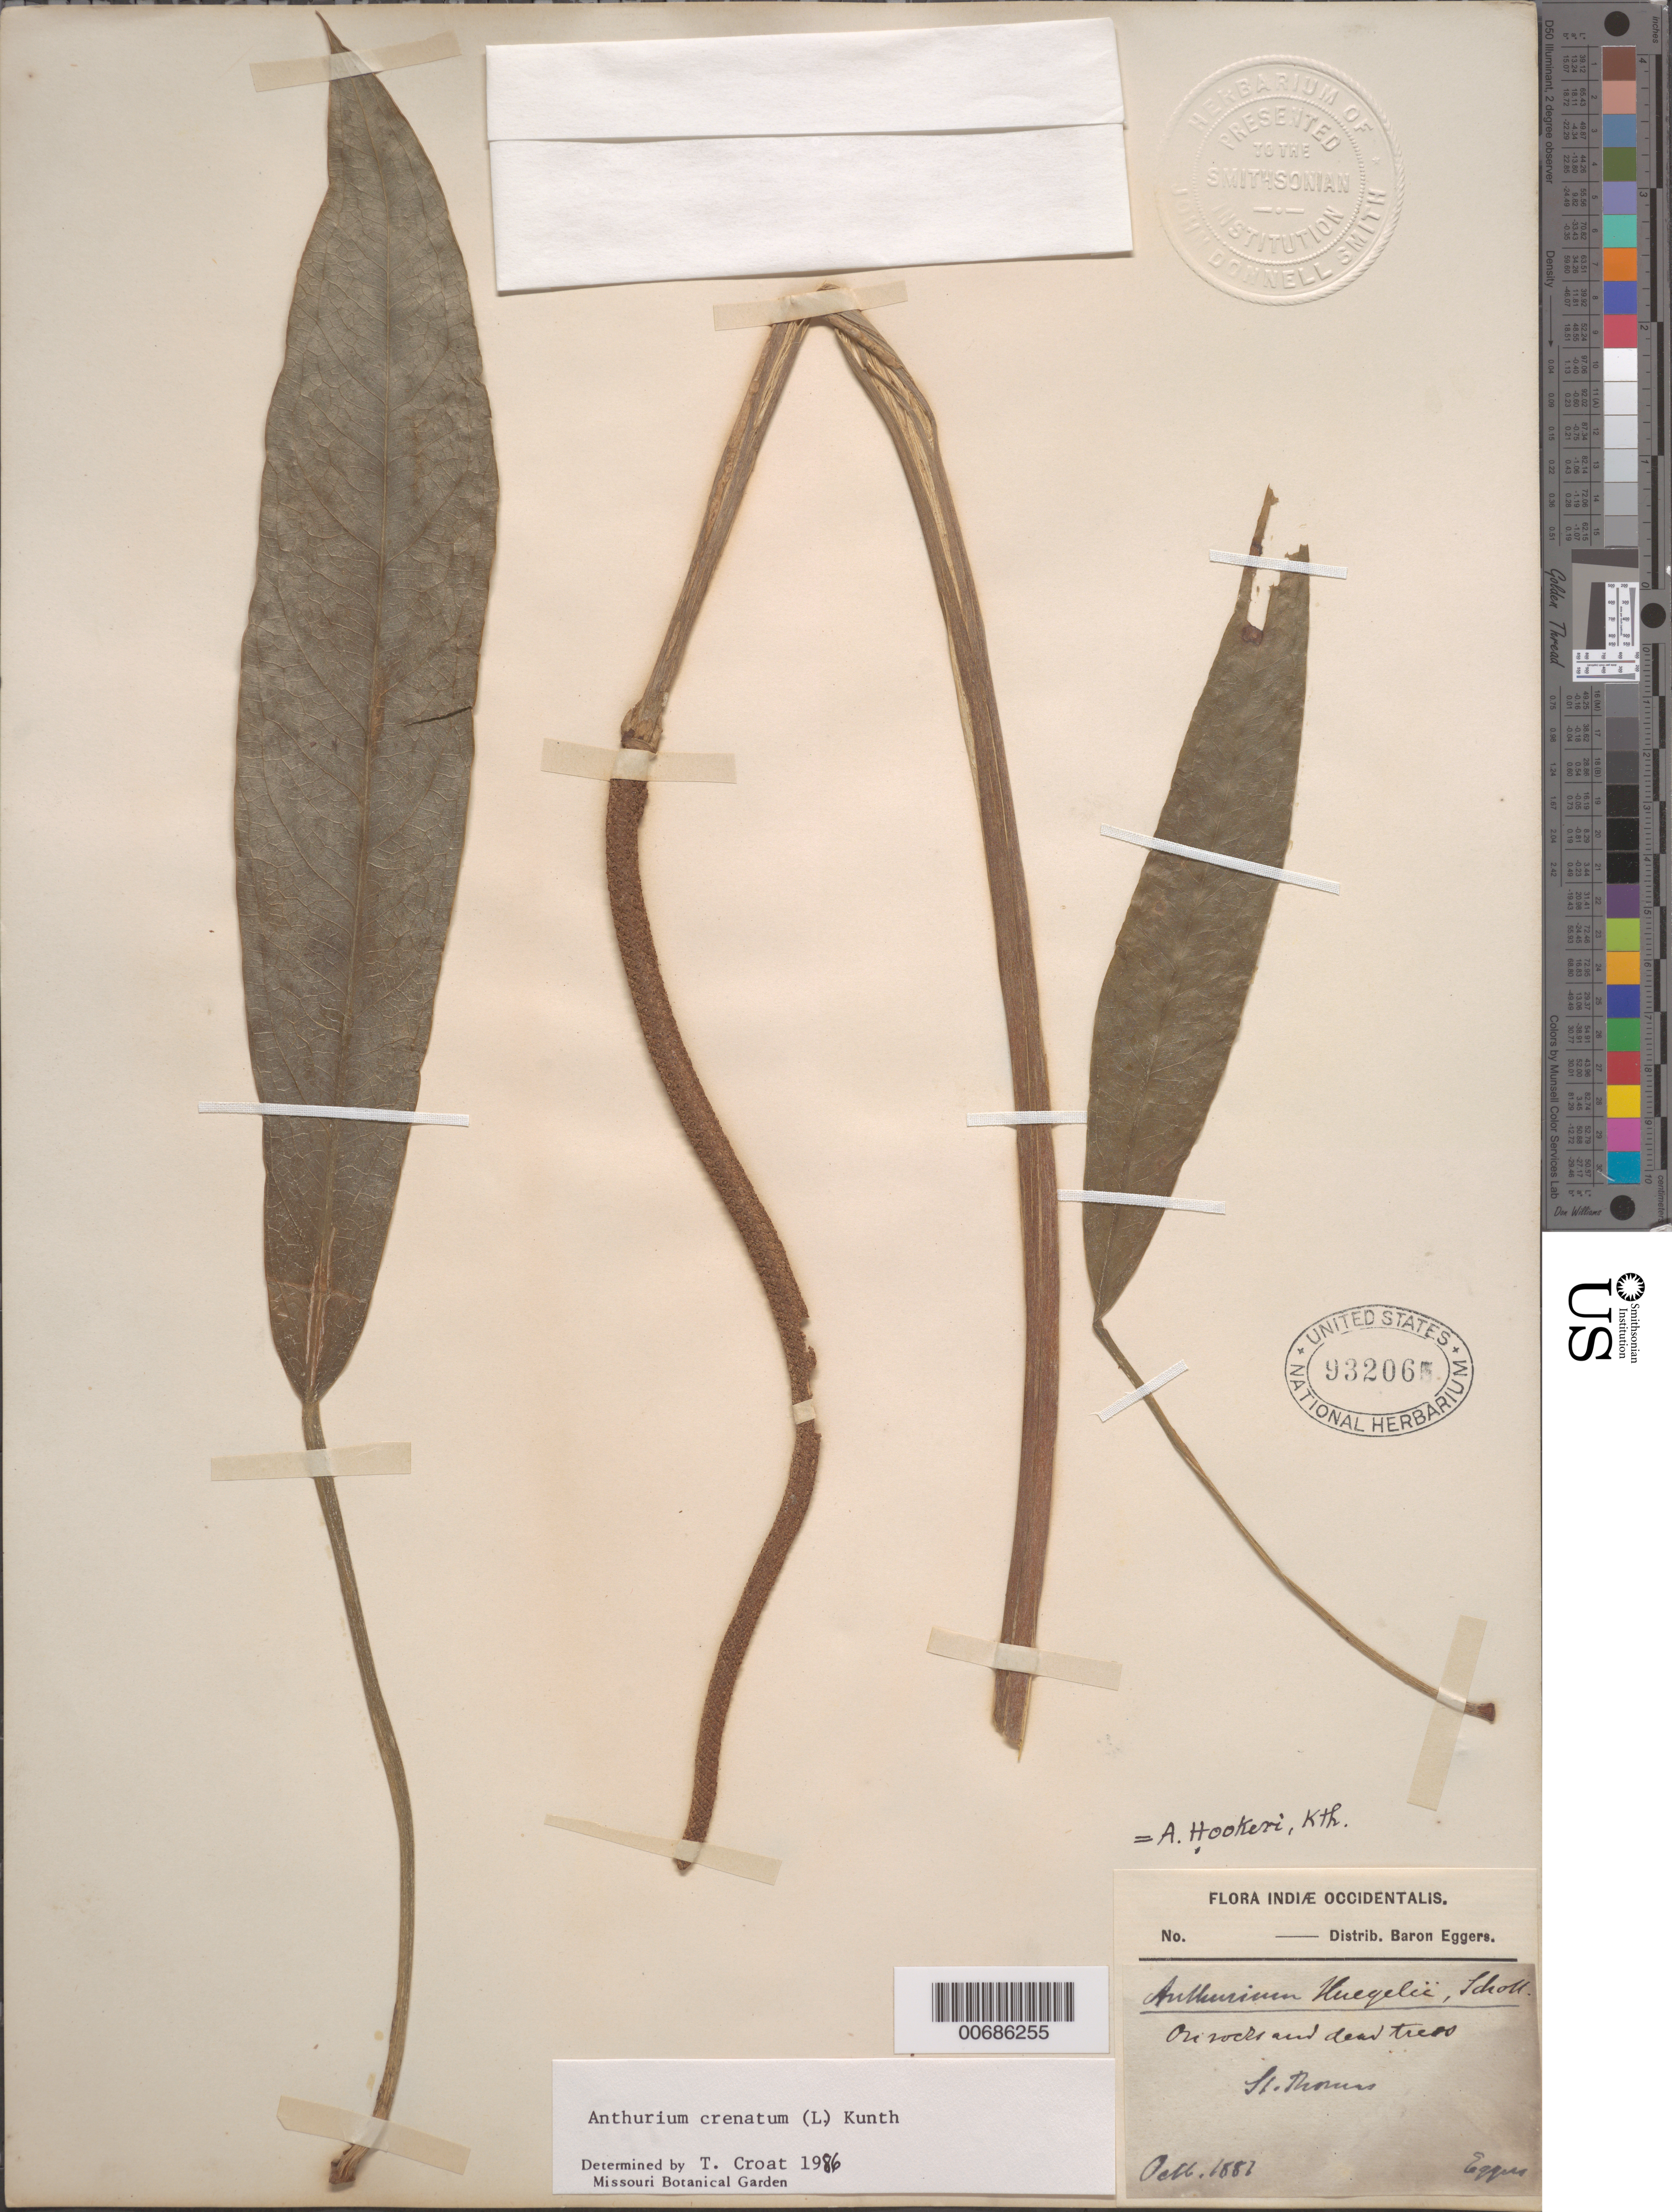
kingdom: Plantae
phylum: Tracheophyta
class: Liliopsida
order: Alismatales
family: Araceae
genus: Anthurium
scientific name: Anthurium crenatum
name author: (L.) Kunth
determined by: Croat, Thomas B., Missouri Botanical Garden (MO)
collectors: H. F. A. von Eggers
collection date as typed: Oct 1882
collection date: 1882-10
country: U.S. Virgin Islands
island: St. Thomas Island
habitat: On rocks and dead trees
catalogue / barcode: US 932065